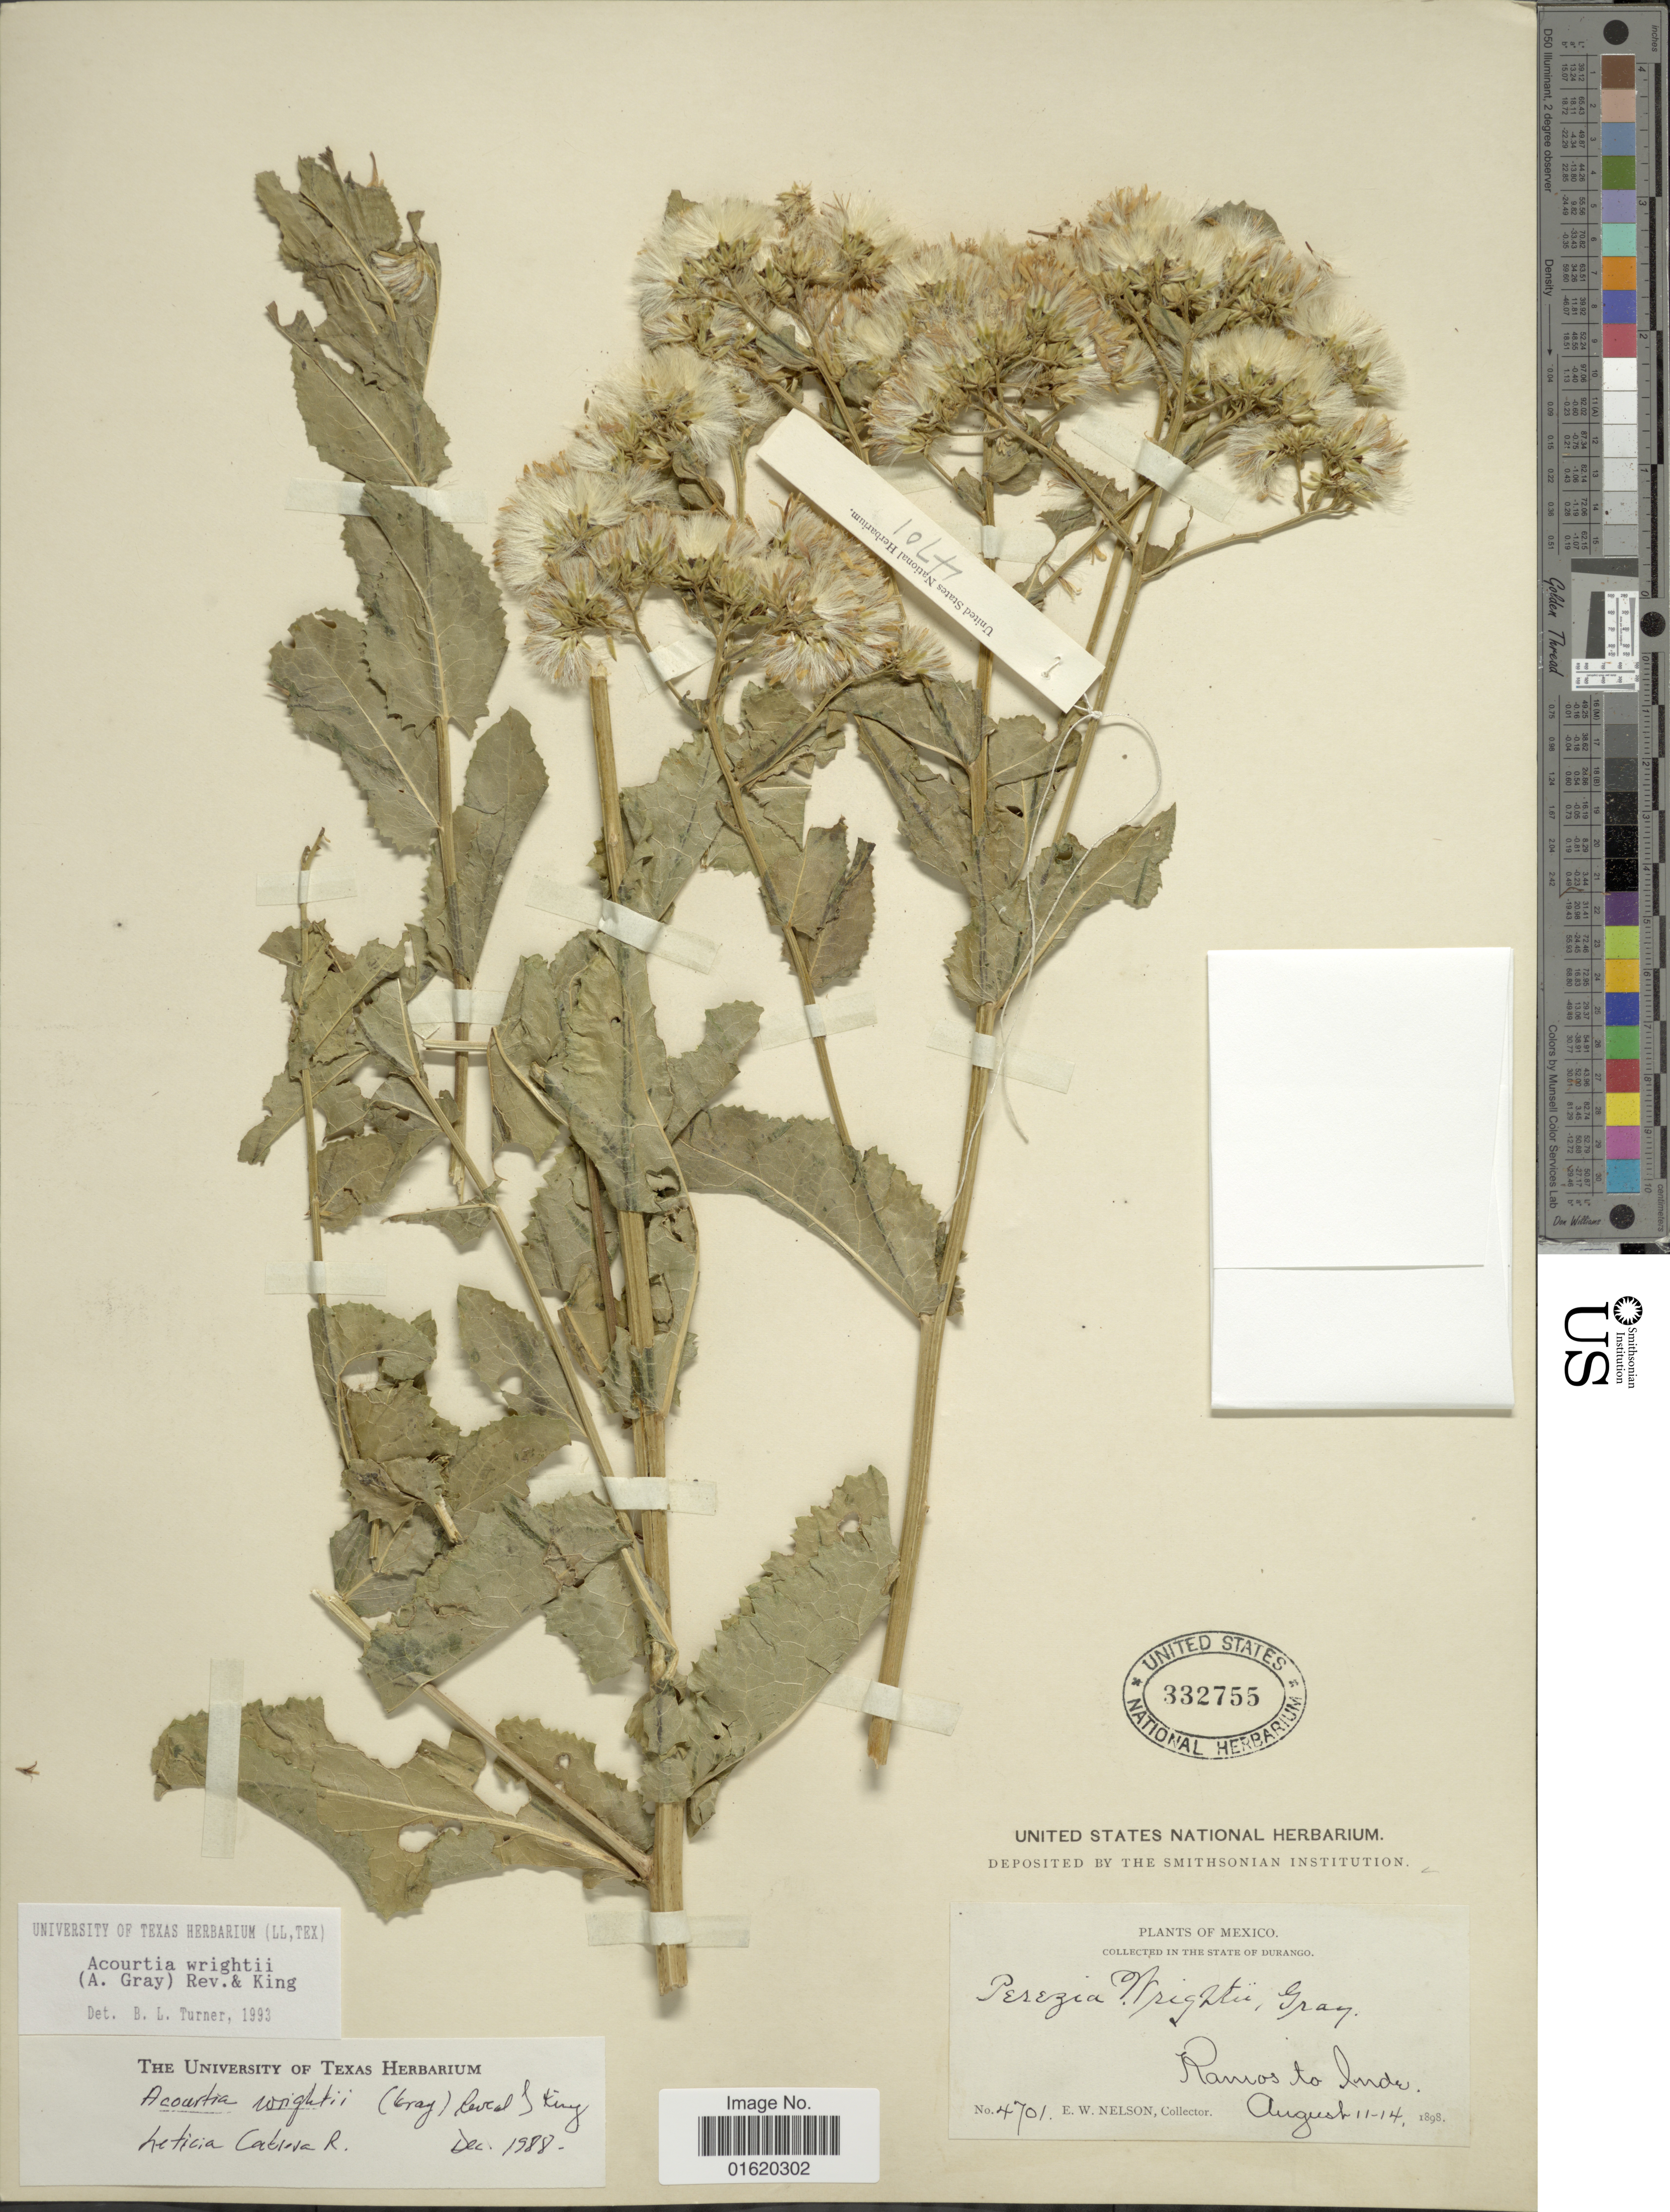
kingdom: Plantae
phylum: Tracheophyta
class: Magnoliopsida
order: Asterales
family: Asteraceae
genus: Acourtia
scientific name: Acourtia wrightii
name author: (A. Gray) Reveal & R.M. King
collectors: E. W. Nelson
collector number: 4701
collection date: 1898-08-11/1898-08-14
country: Mexico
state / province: Durango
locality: Ramos to Inde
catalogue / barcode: US 332755